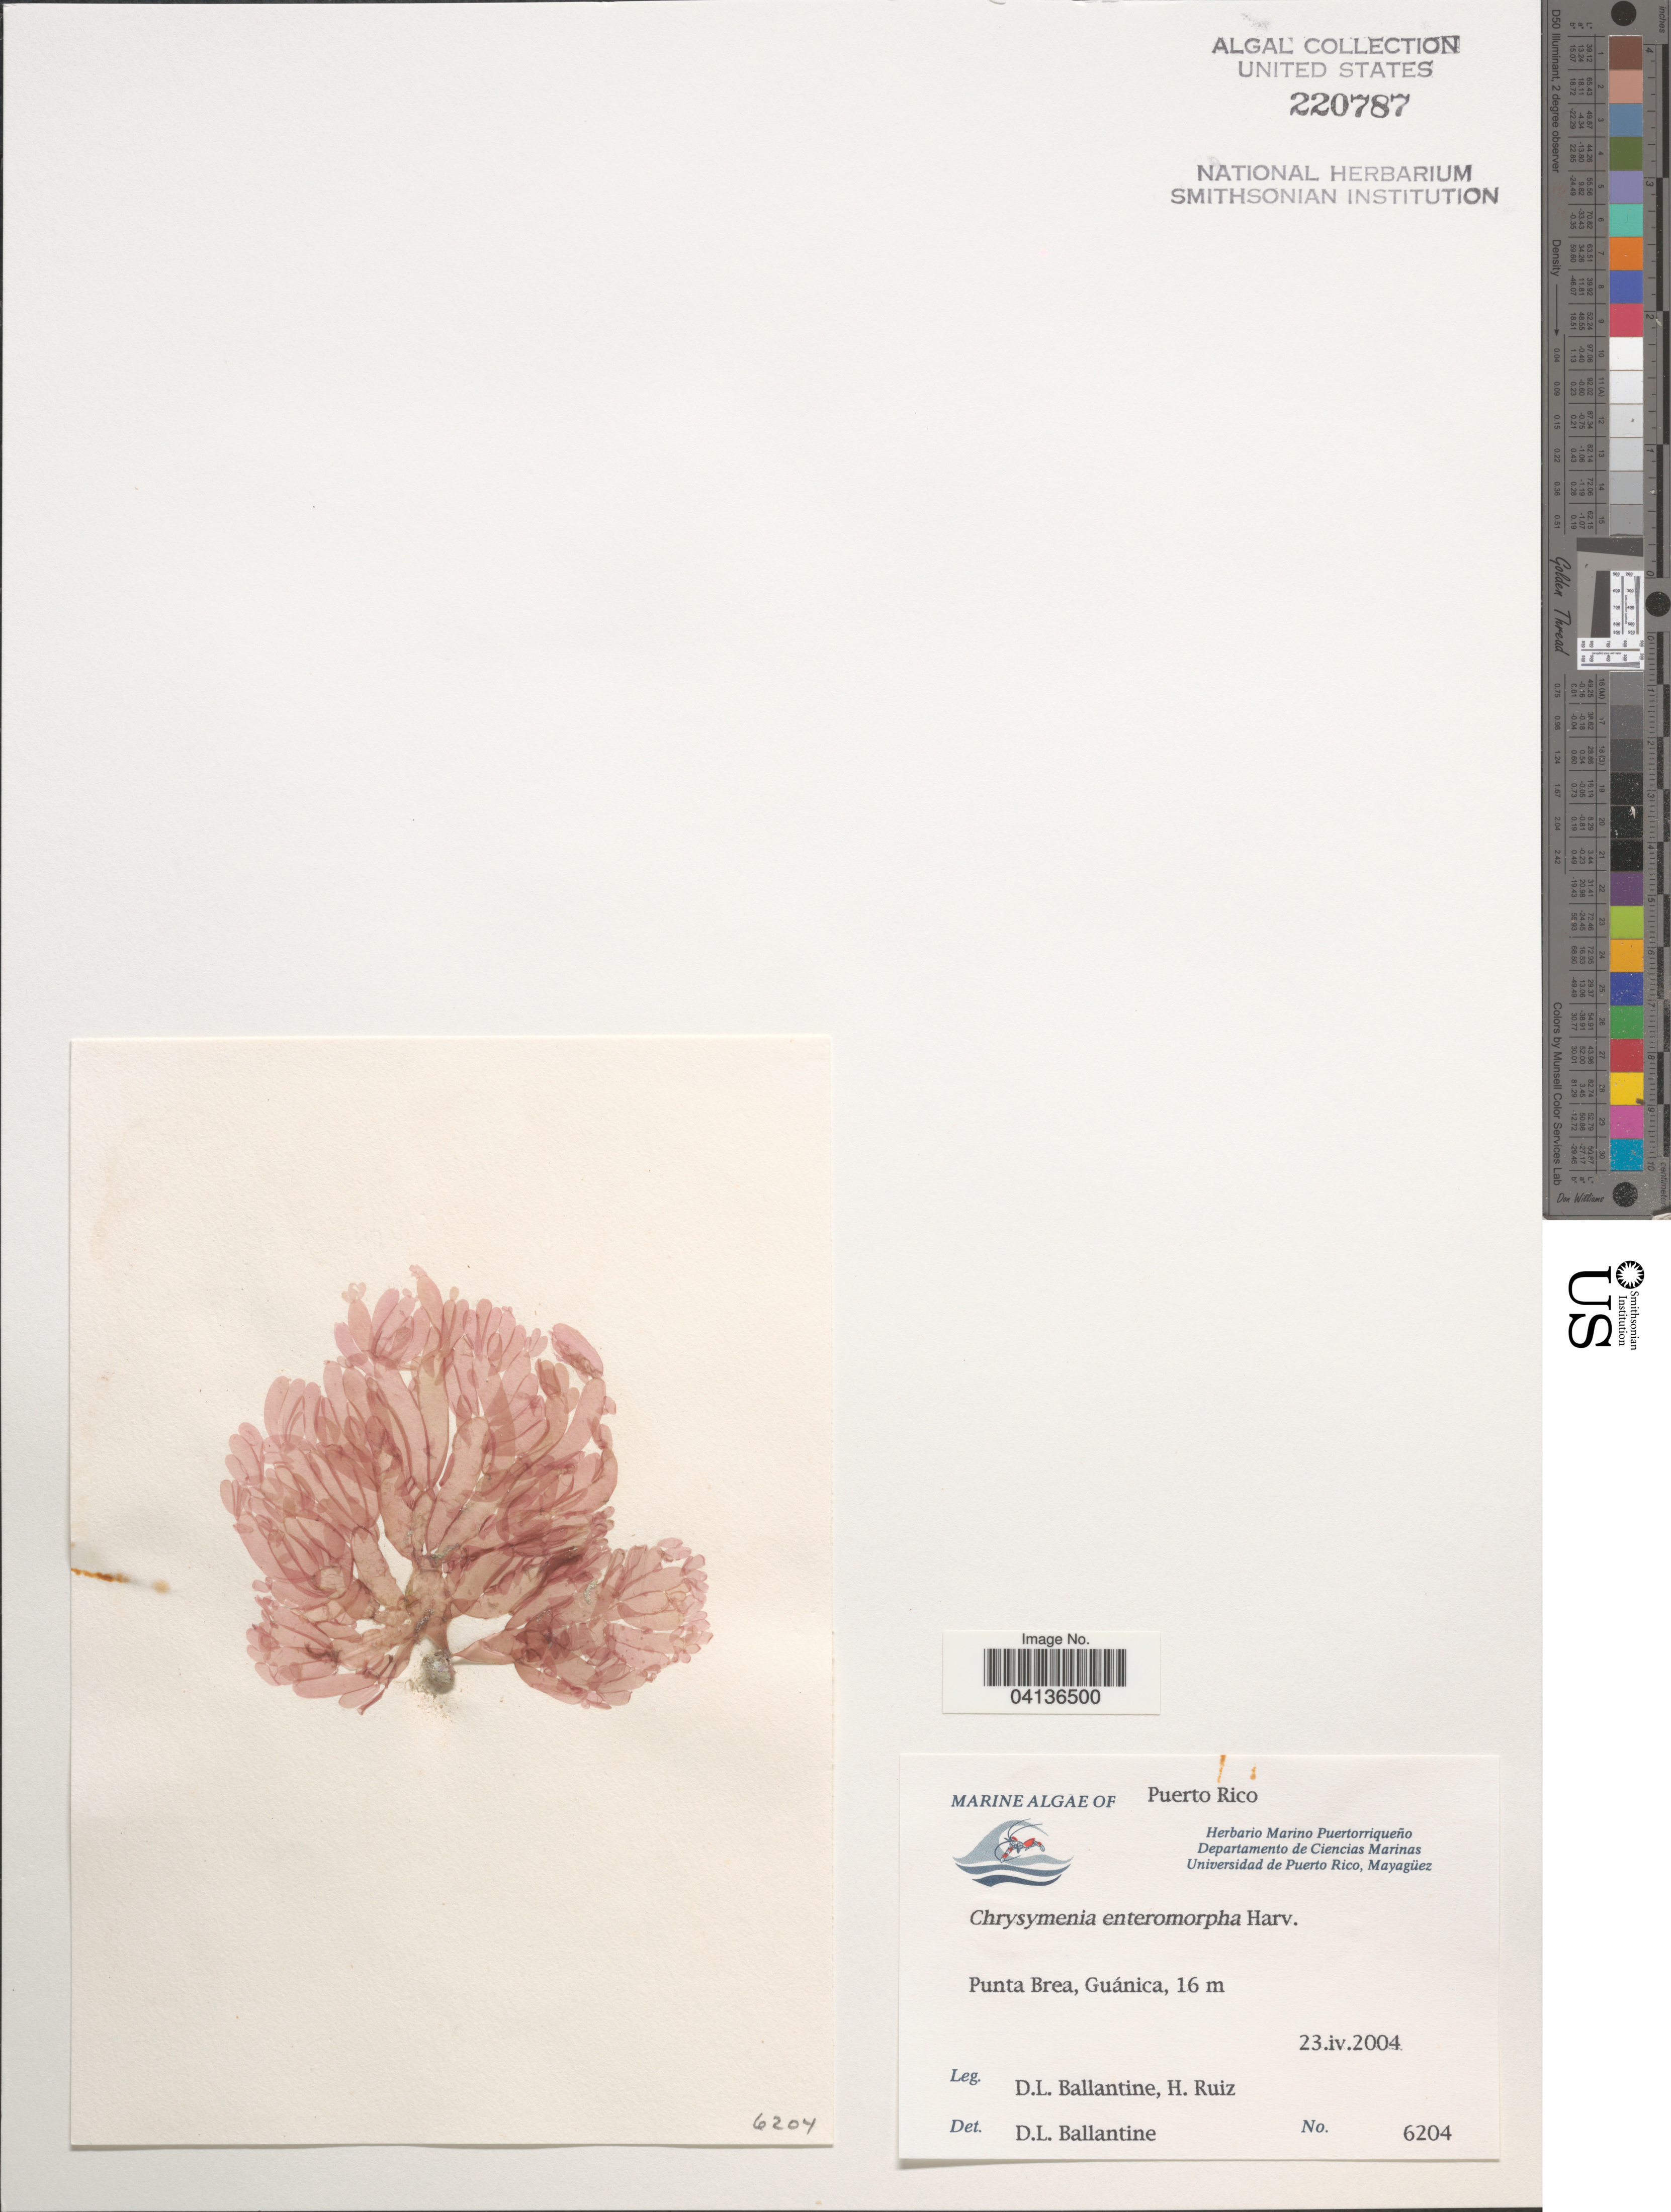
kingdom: Plantae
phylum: Rhodophyta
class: Florideophyceae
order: Rhodymeniales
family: Rhodymeniaceae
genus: Botryocladia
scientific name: Botryocladia enteromorpha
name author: (Harv.) W.E. Schmidt et al. in W.E. Schmidt et al.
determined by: Algae name updating Project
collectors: D.L. Ballantine & H. Ruiz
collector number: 6204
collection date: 2004-04-23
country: Puerto Rico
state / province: Guánica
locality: Punta Brea.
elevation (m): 16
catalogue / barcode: US 220787